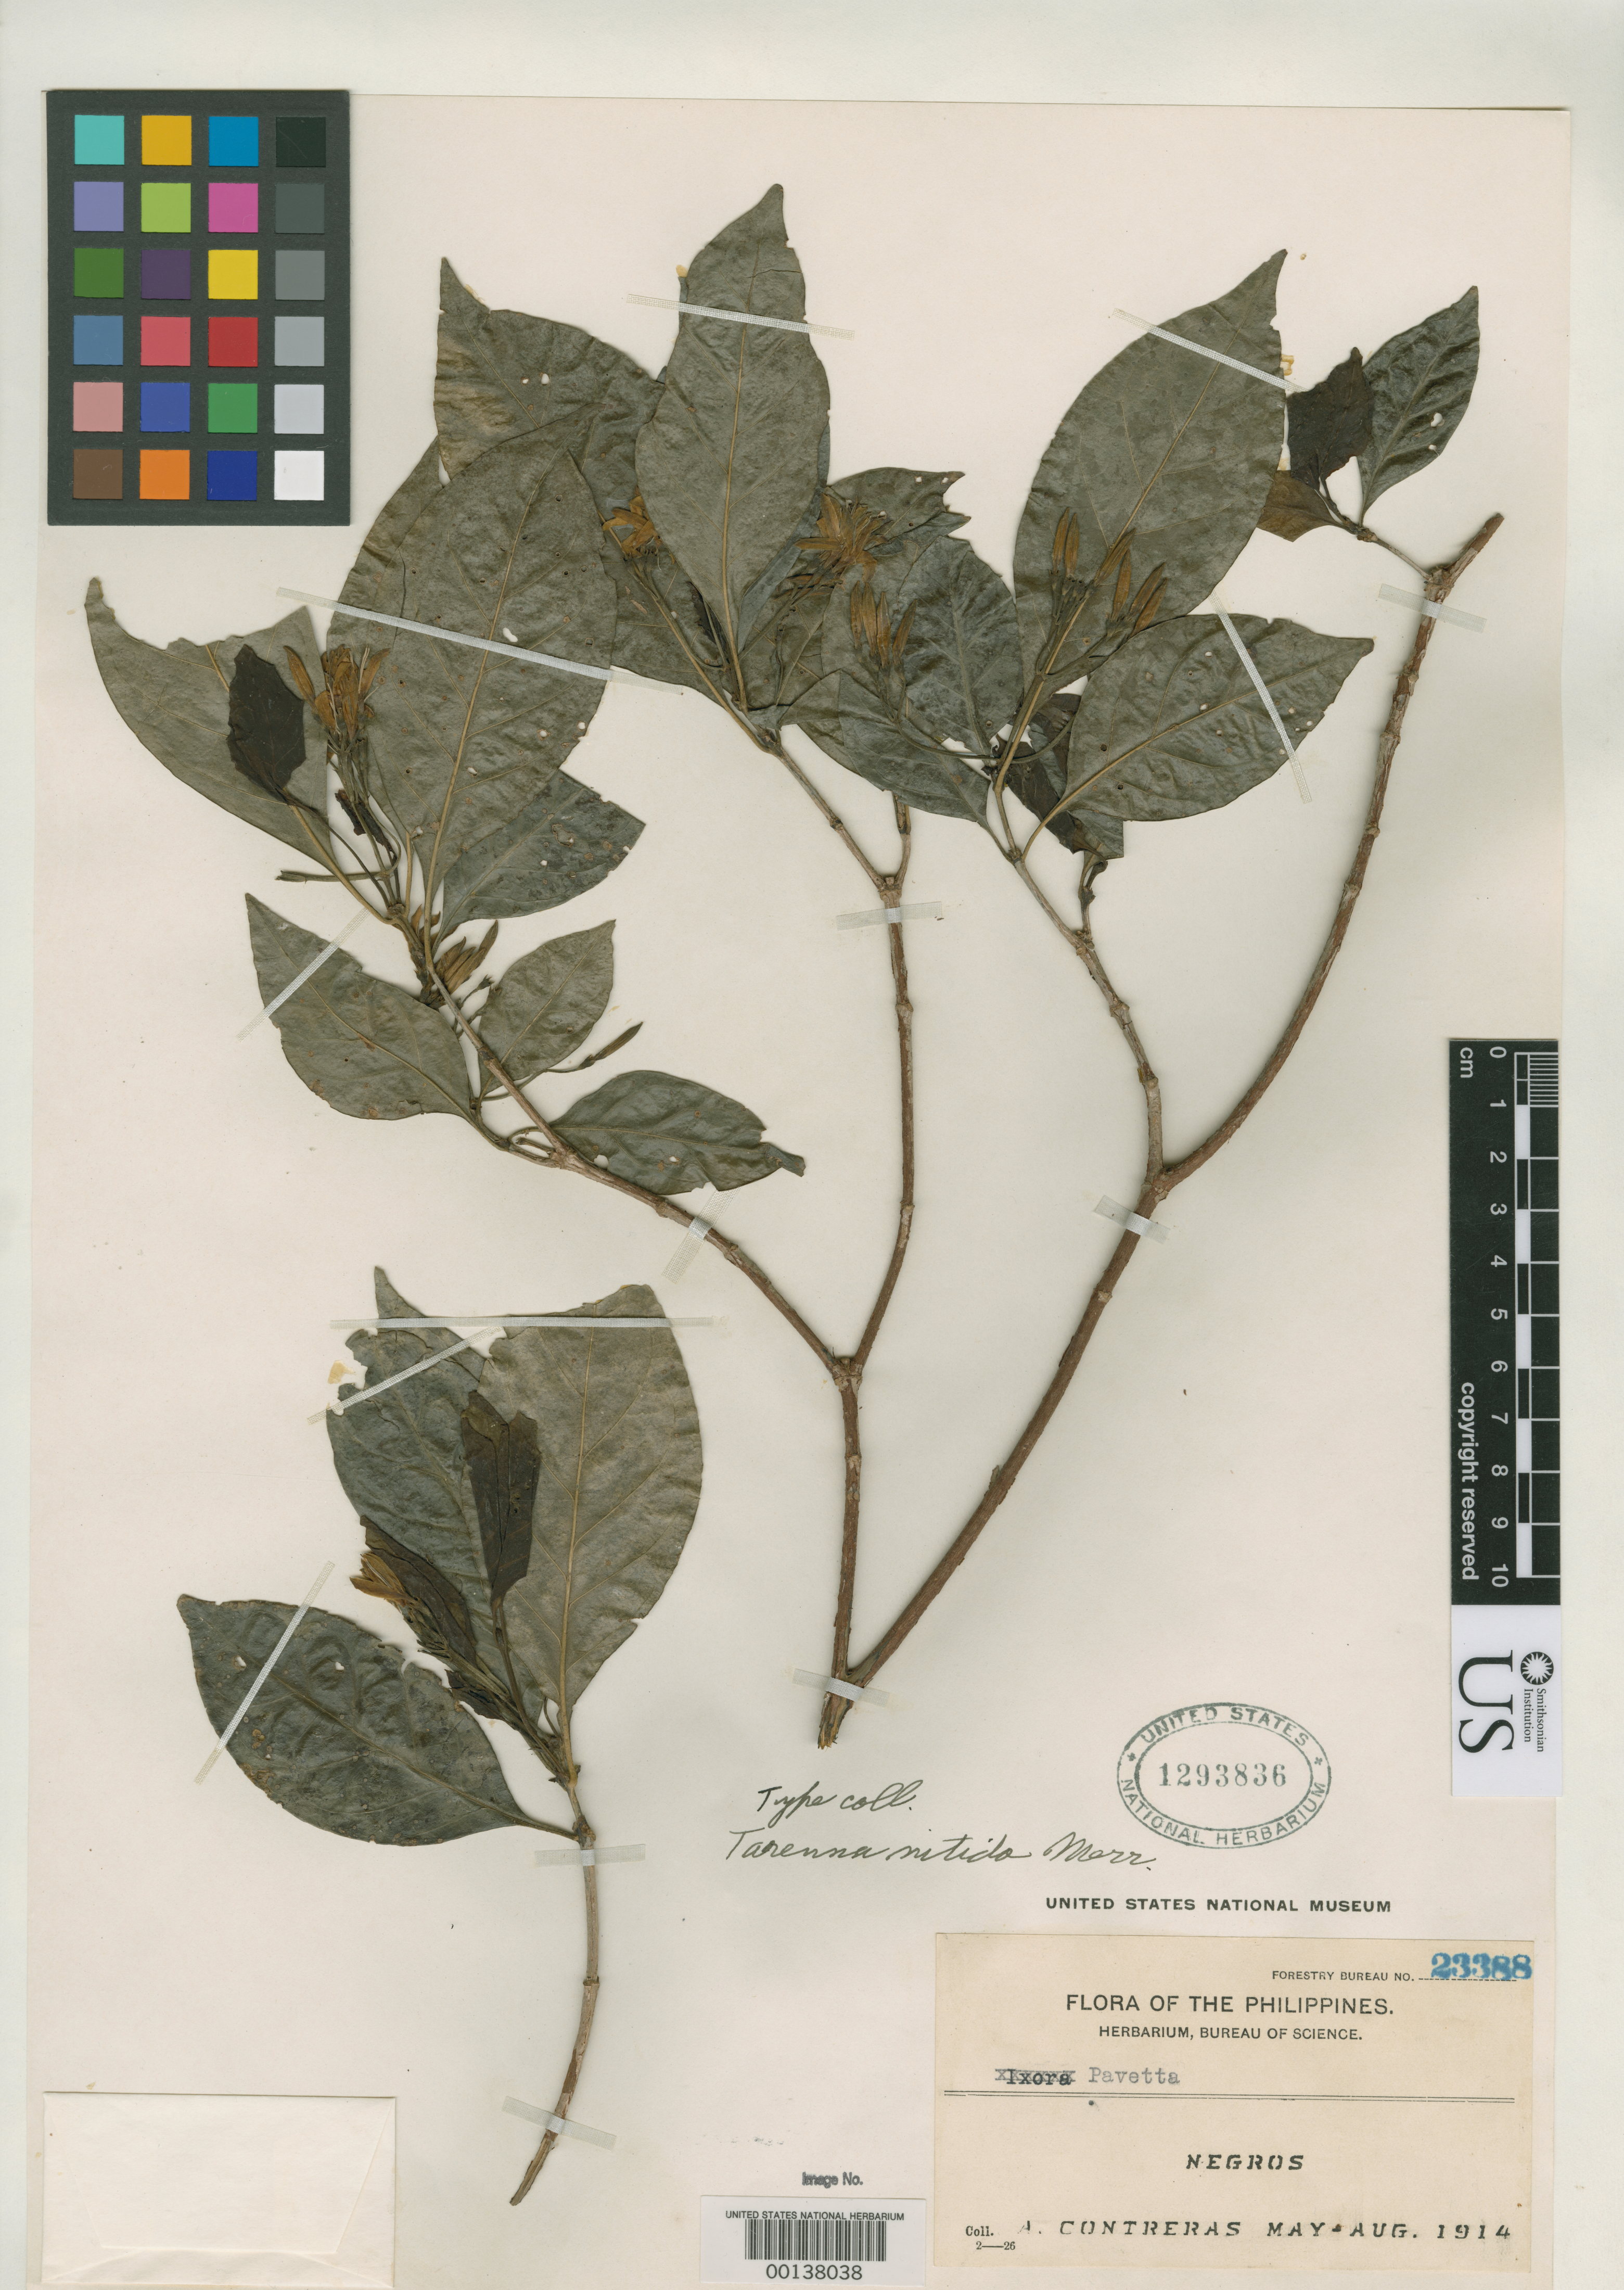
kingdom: Plantae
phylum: Tracheophyta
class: Magnoliopsida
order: Gentianales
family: Rubiaceae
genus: Tarenna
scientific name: Tarenna nitida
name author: Merr.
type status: Isotype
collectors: A. Contreras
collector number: Bur. Sci. 23388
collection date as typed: May 1914 to -- Aug 1914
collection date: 1914-05/1914-08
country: Philippines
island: Negros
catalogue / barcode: US 1293836